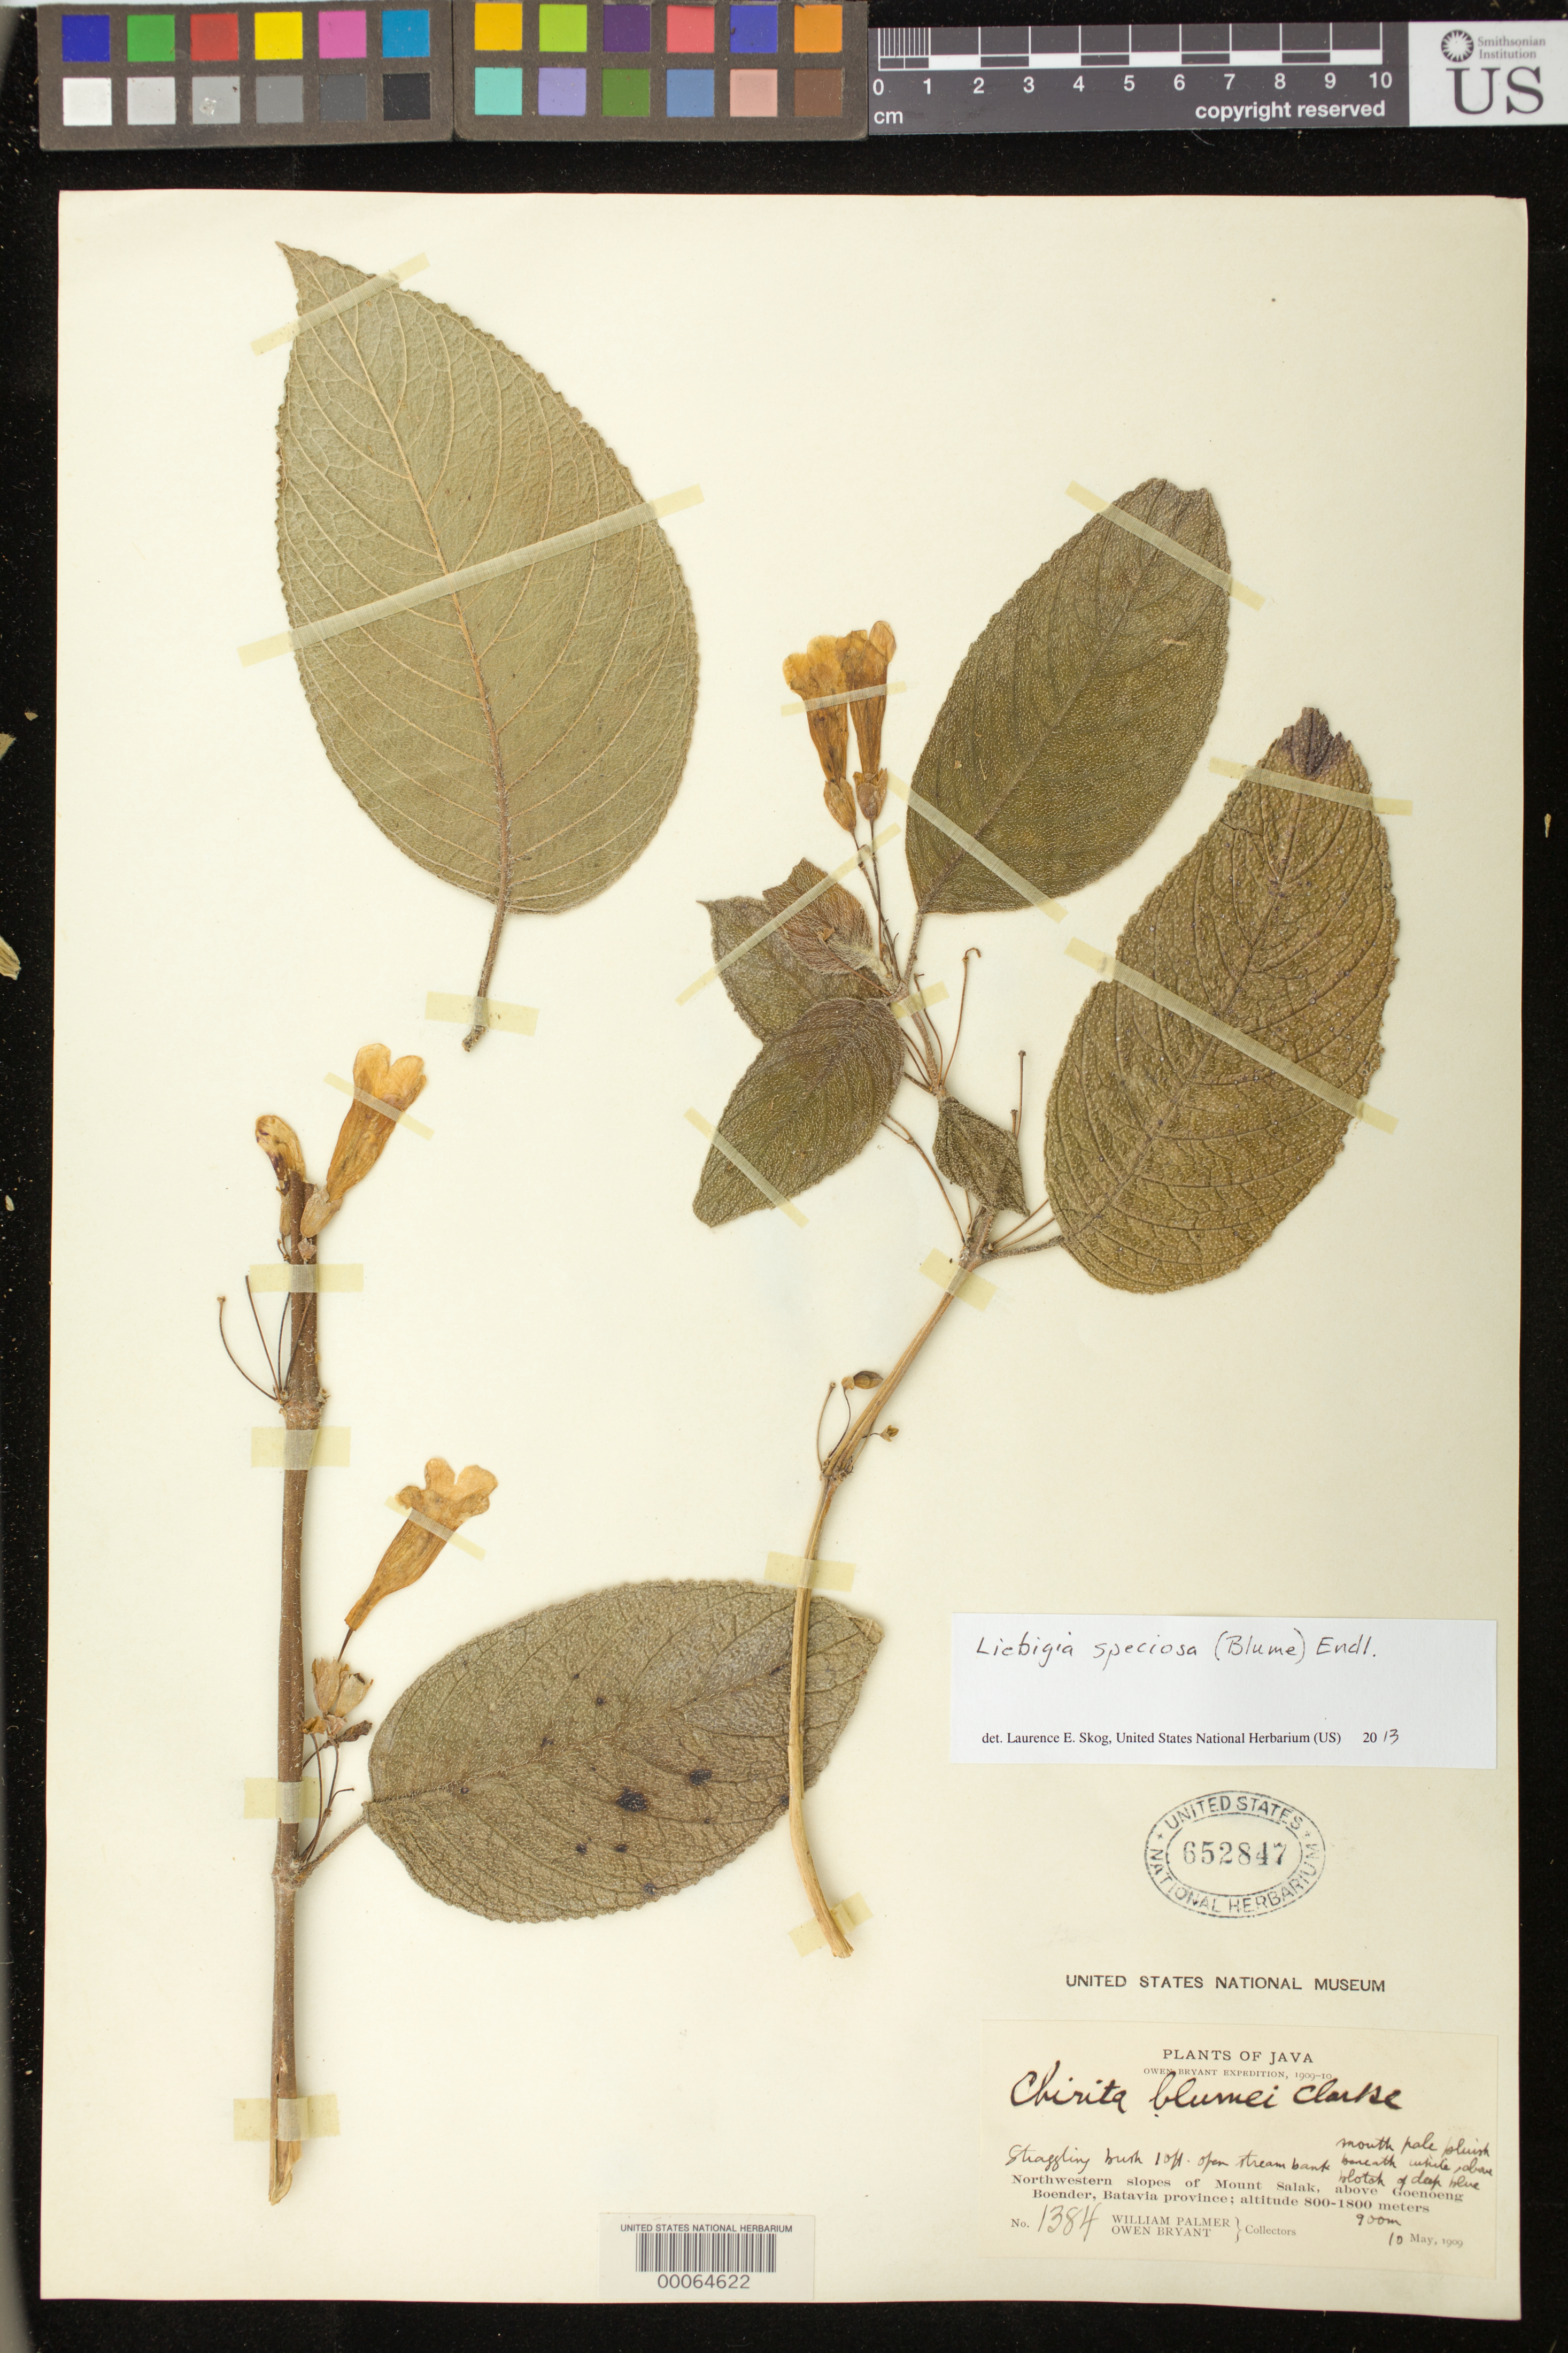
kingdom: Plantae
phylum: Tracheophyta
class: Magnoliopsida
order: Lamiales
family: Gesneriaceae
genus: Liebigia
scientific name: Liebigia speciosa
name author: (Blume) DC.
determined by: Skog, Laurence E.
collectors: W. Palmer & O. Bryant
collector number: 1384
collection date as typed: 10 May 1909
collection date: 1909-05-10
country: Indonesia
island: Java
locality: Nw slopes of mt. salak, above goenoeng boender, batavia prov.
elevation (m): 800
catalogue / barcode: US 652847